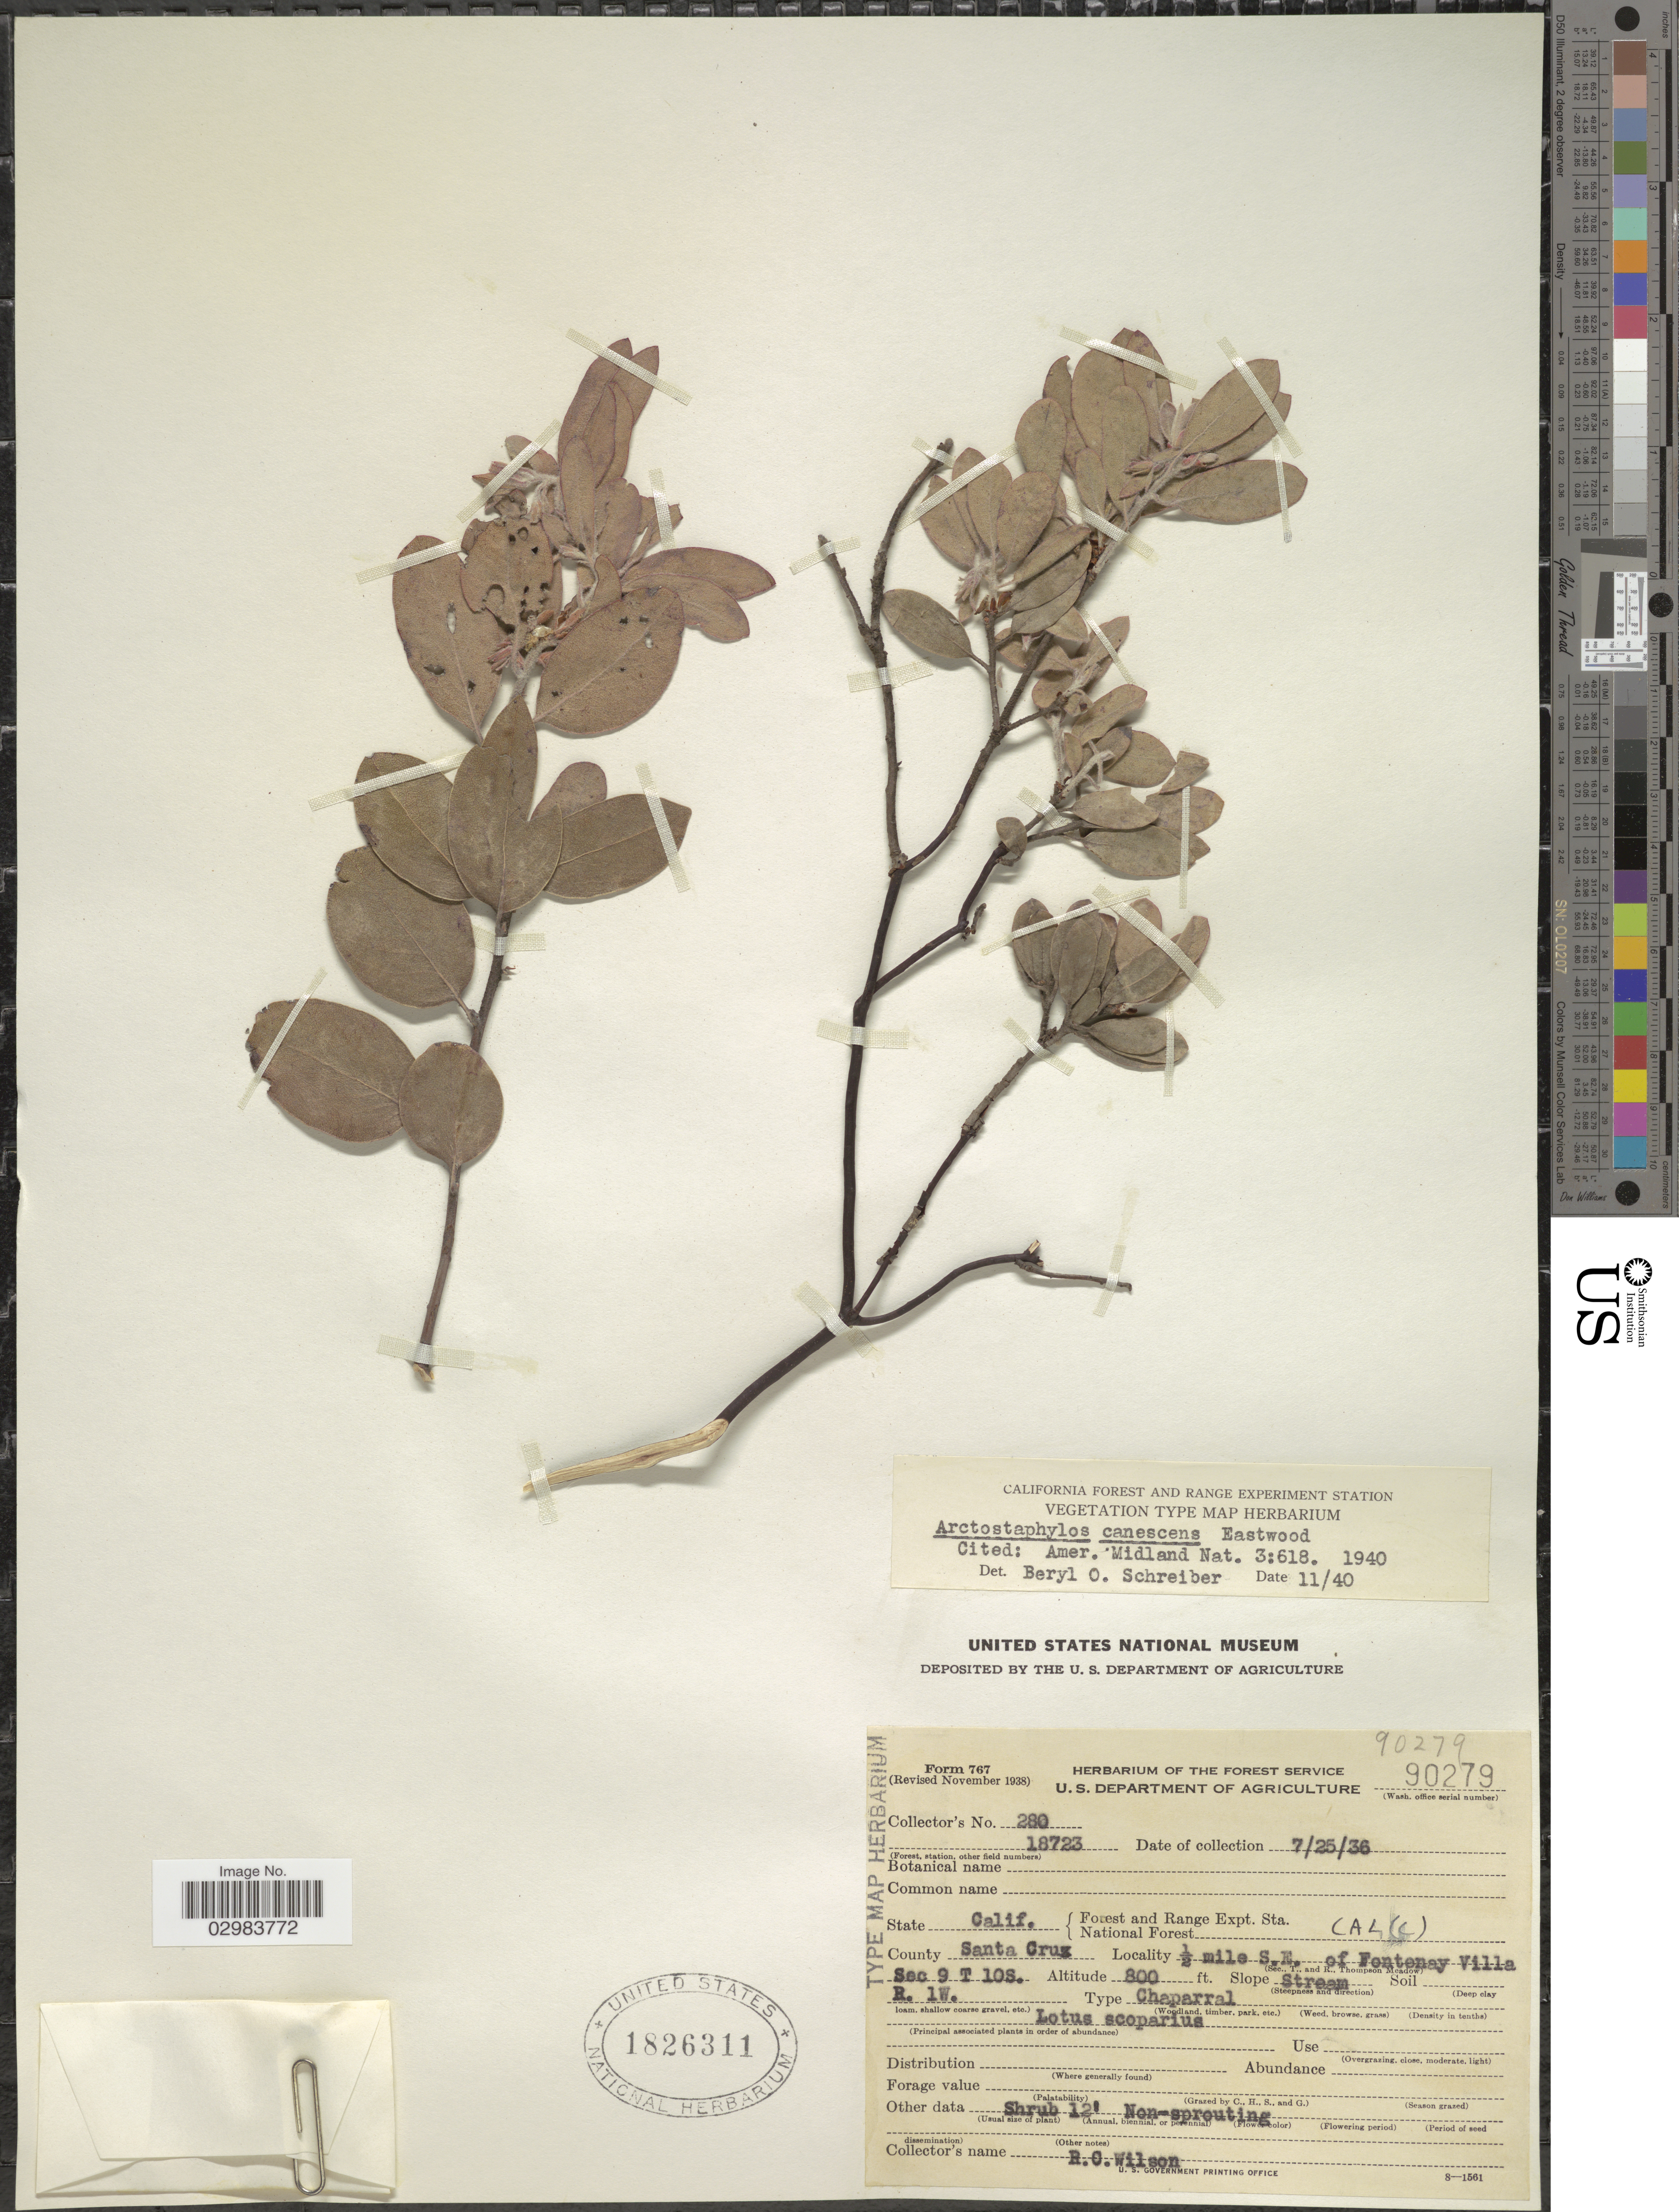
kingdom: Plantae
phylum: Tracheophyta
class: Magnoliopsida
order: Ericales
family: Ericaceae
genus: Arctostaphylos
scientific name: Arctostaphylos canescens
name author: Eastw.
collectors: R. Wilson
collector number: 280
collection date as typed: Transcribed d/m/y: 25/7/36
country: United States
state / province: California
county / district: Santa Cruz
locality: Forest and Range Expt. Sta. National Forest Cal (C) County Santa Cruz. ½ mile S.E. of Fontenay Villa Sec 9 T 10S. R. 1W. Slope Stream .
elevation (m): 244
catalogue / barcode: US 1826311